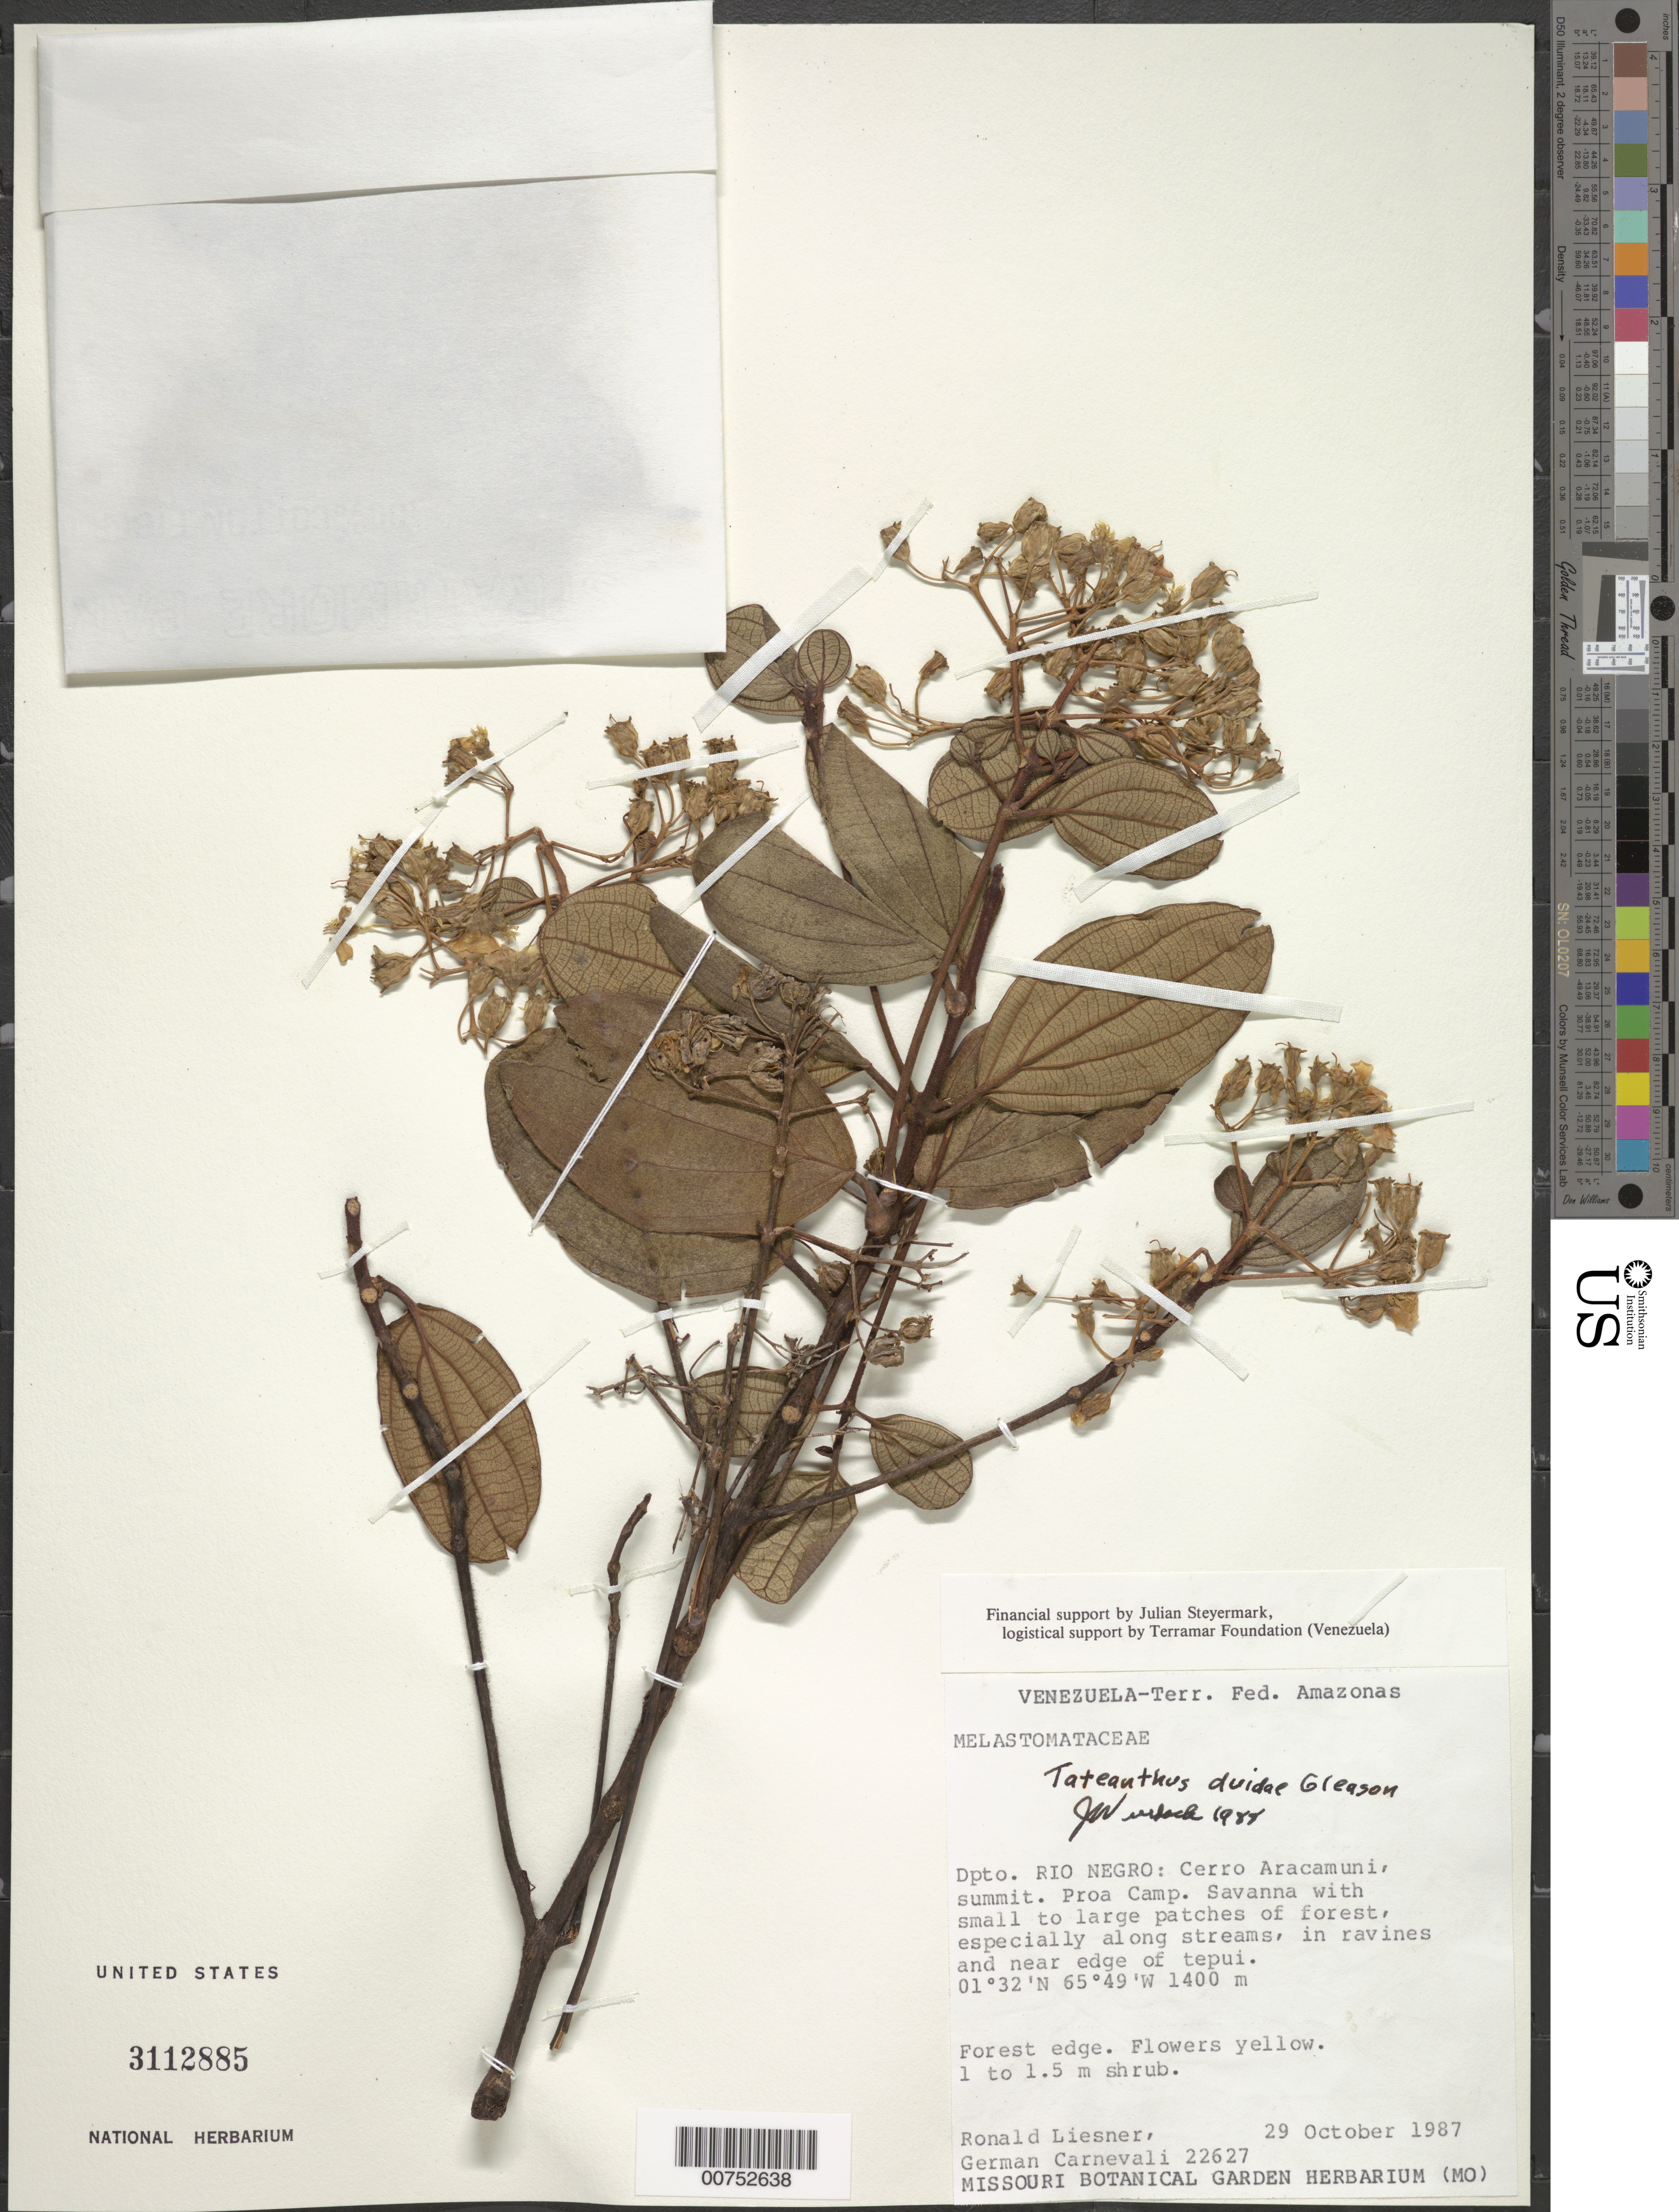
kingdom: Plantae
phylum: Tracheophyta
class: Magnoliopsida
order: Myrtales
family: Melastomataceae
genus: Tateanthus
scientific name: Tateanthus duidae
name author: Gleason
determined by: Wurdack, John J., (US), US (UNITED STATES)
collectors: R. L. Liesner & G. Carnevali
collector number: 22627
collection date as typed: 29-Oct-87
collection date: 1987-10-29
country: Venezuela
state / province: Amazonas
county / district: Río Negro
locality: Cerro Aracamuni, summit; Proa camp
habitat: Savanna with small to large patches of forest, especially along streams, in ravines and near edge of tepui; edge of forest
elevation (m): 1400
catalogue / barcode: US 3112885